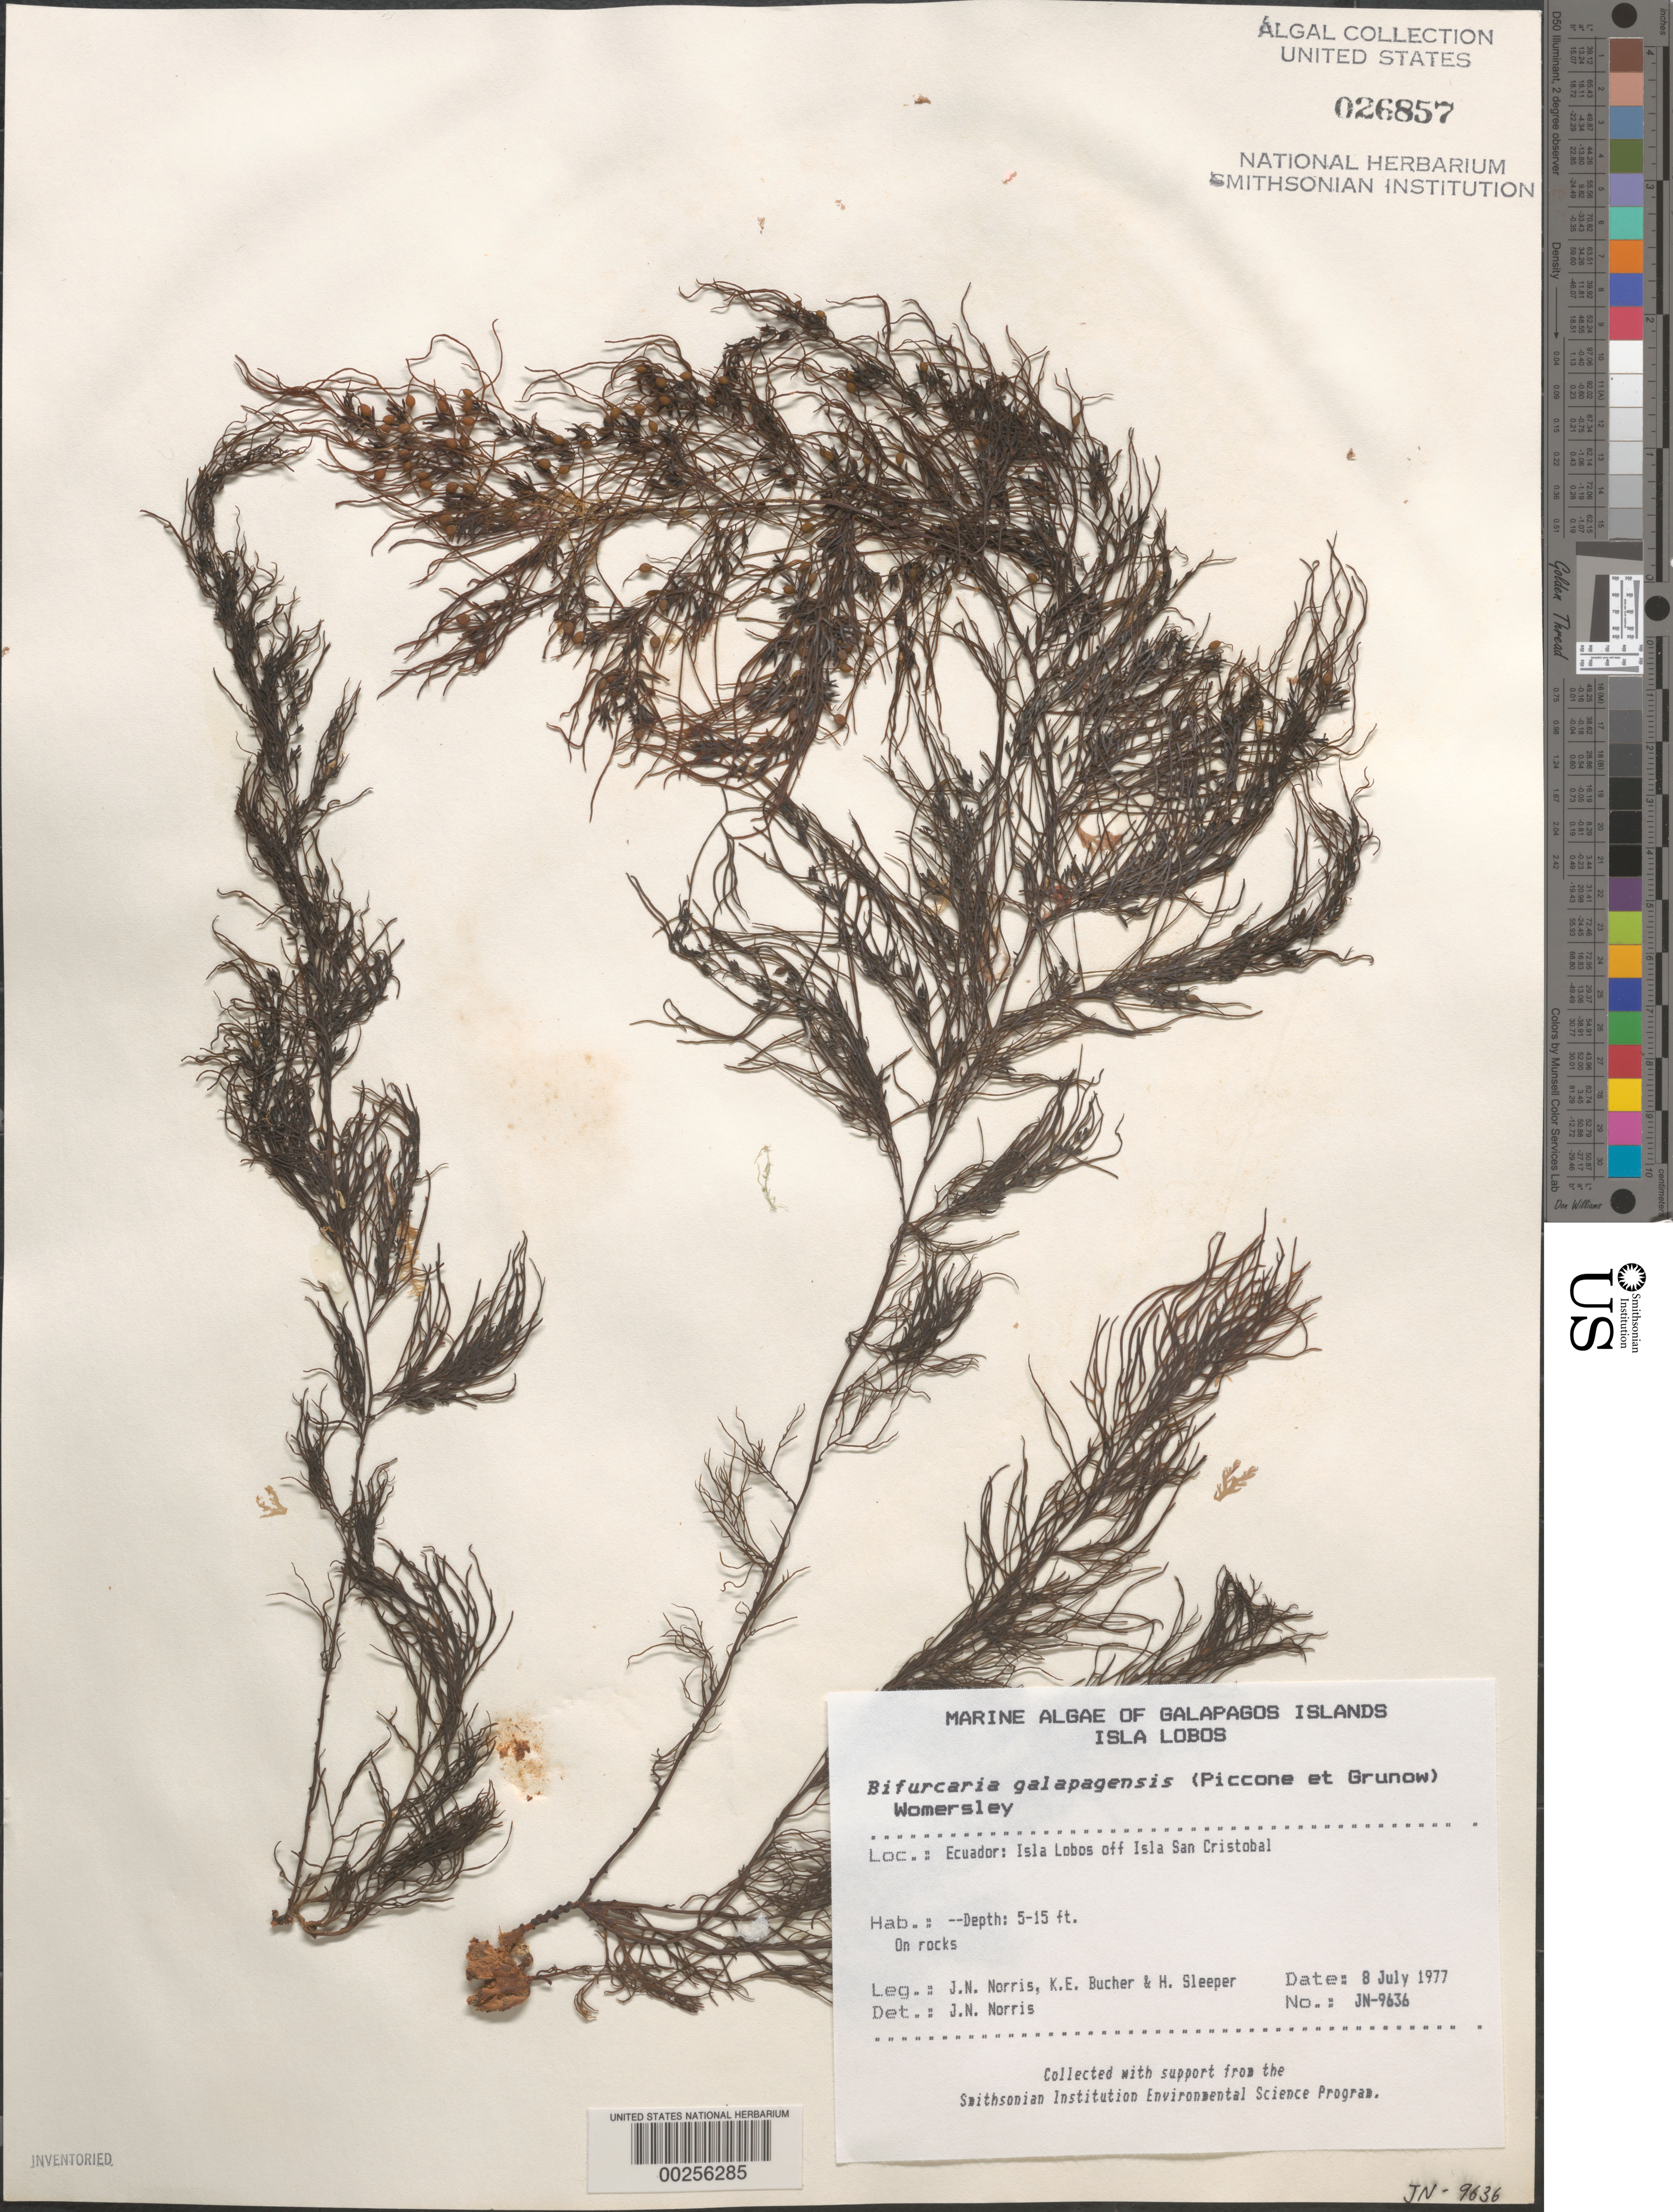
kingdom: Chromista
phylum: Ochrophyta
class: Phaeophyceae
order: Fucales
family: Sargassaceae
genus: Bifurcaria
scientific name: Bifurcaria galapagensis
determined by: Norris, James N.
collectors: J. N. Norris, K. E. Bucher & H. Sleeper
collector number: JN-9636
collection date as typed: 08 Jul 1977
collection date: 1977-07-08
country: Ecuador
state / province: Colón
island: Lobos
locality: Off Isla San Cristóbal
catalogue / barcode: US 26857